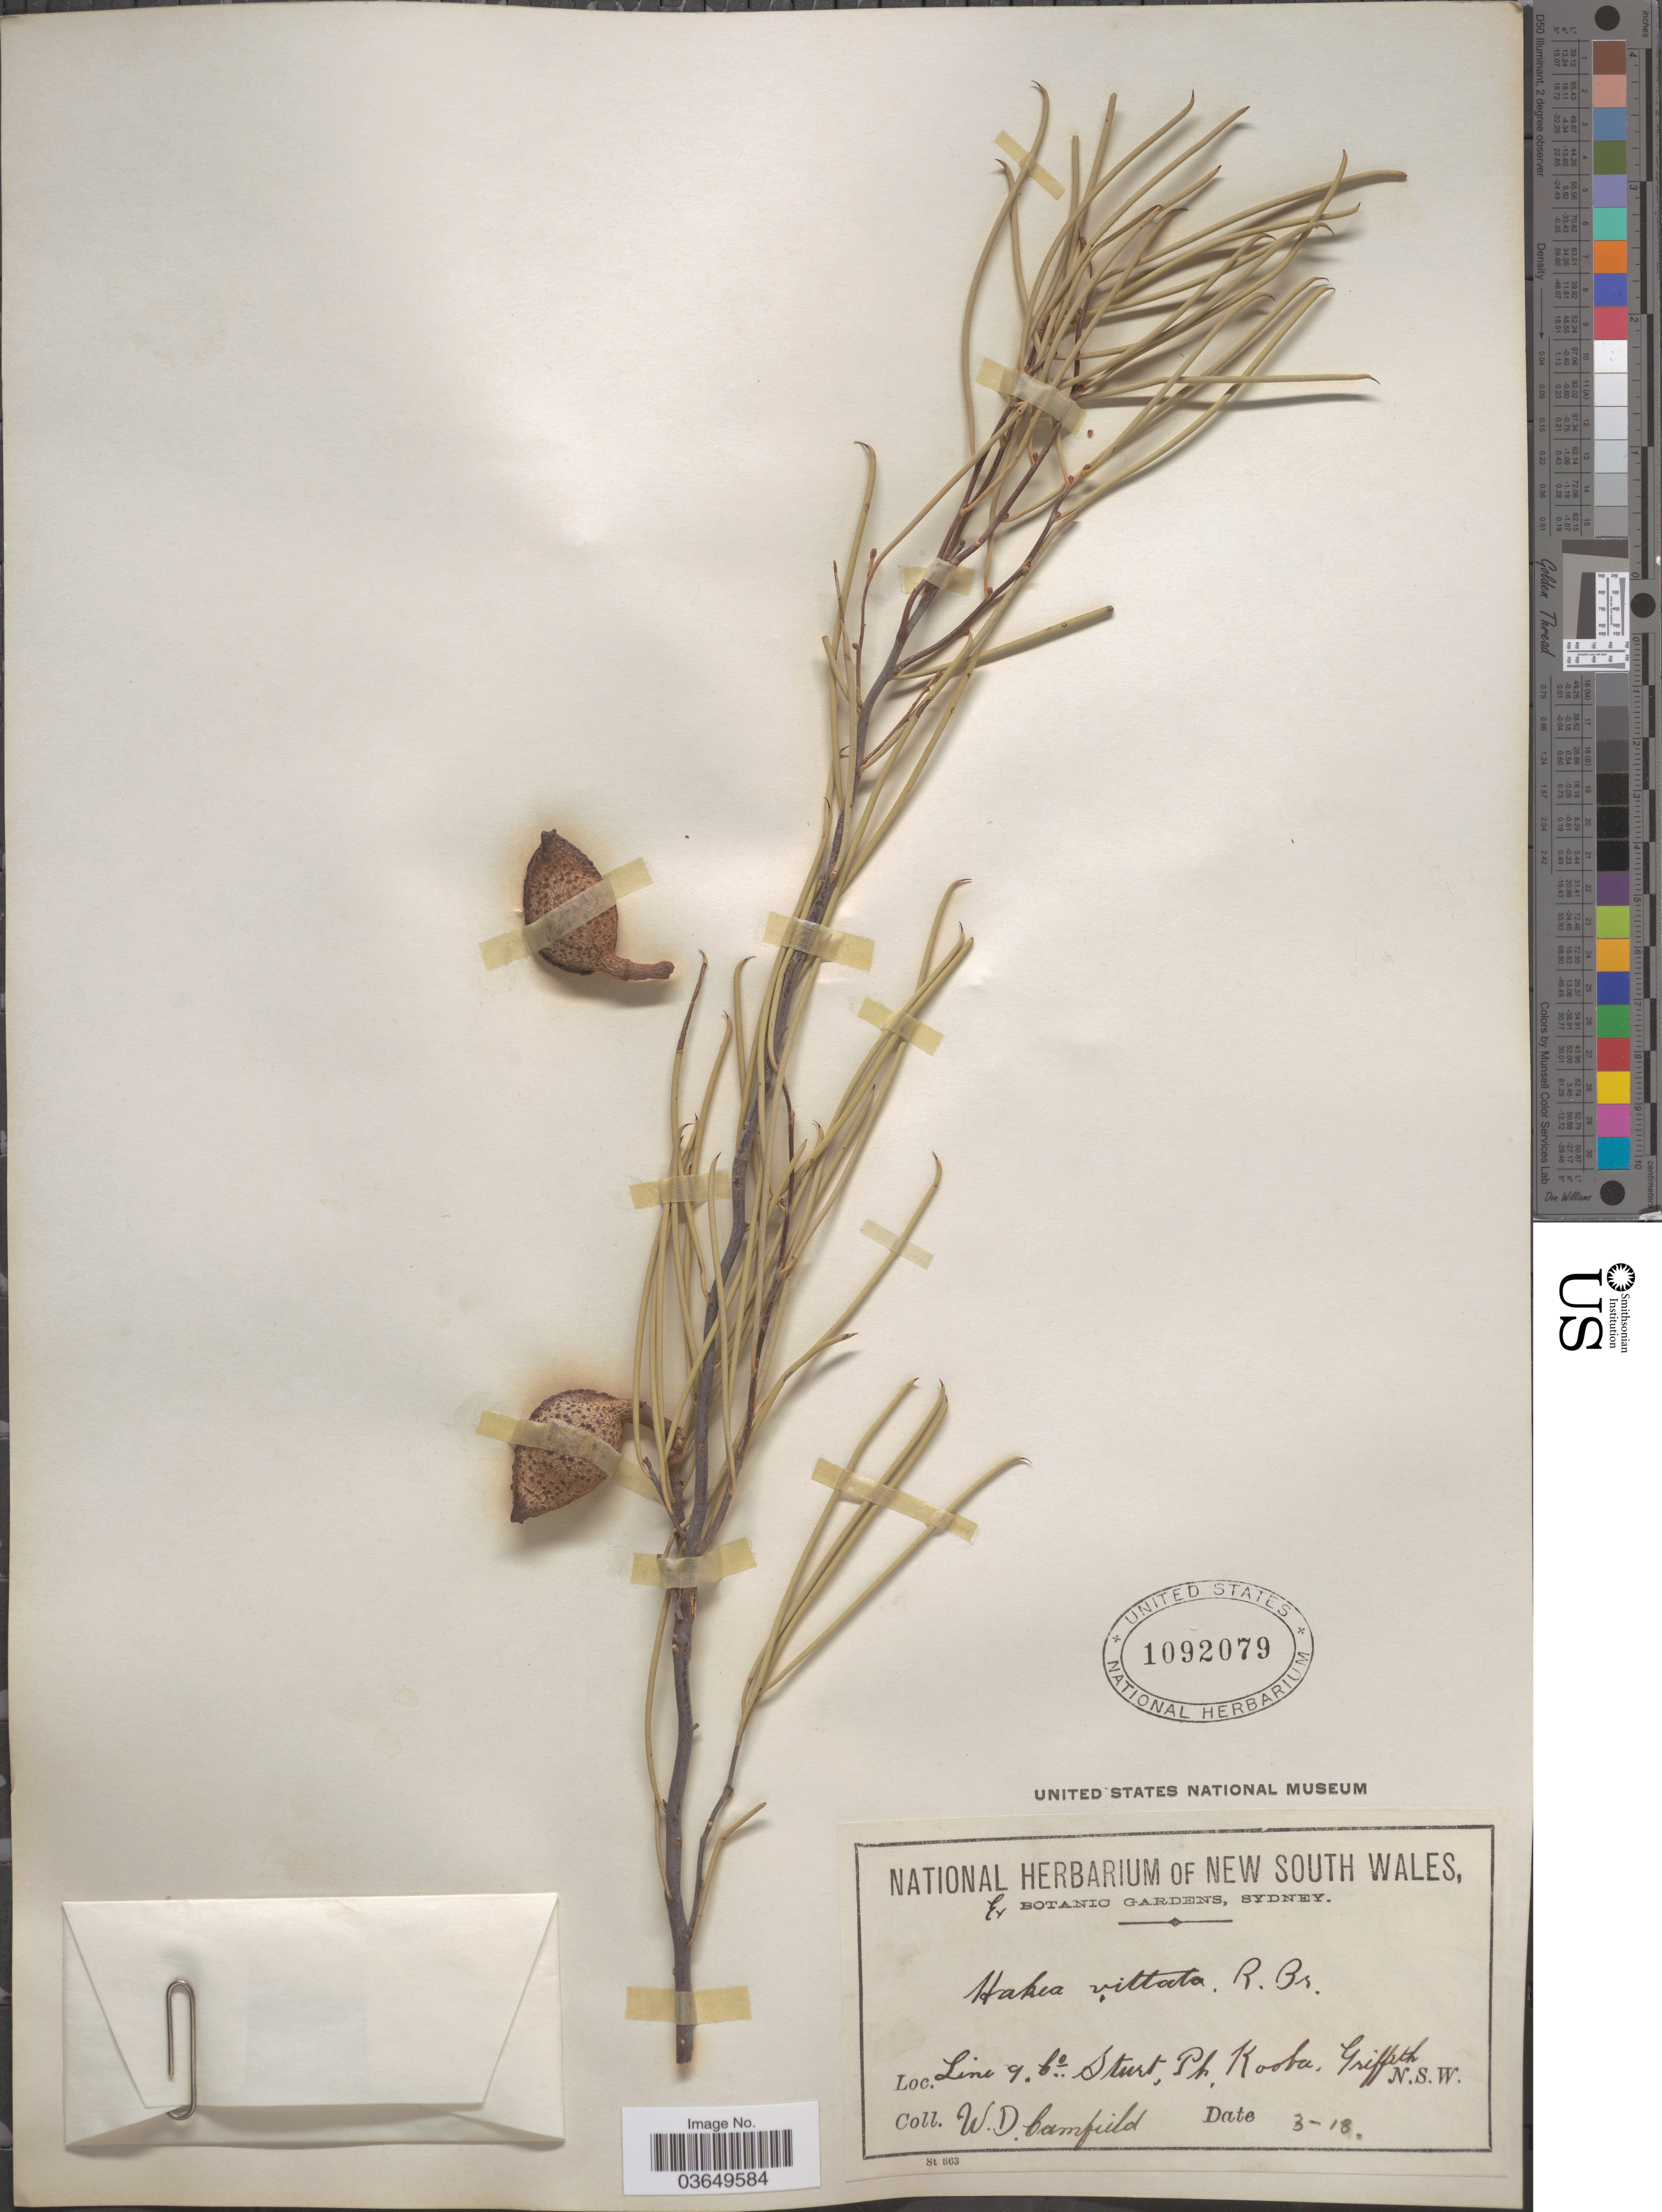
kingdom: Plantae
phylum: Tracheophyta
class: Magnoliopsida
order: Proteales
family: Proteaceae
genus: Hakea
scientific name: Hakea vittata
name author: R. Br.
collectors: W. Camfield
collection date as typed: Transcribed d/m/y: /3/18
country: Australia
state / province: New South Wales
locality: Line 9, Co., Sturt, Pk, Kooba, Griffith.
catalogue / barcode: US 1092079